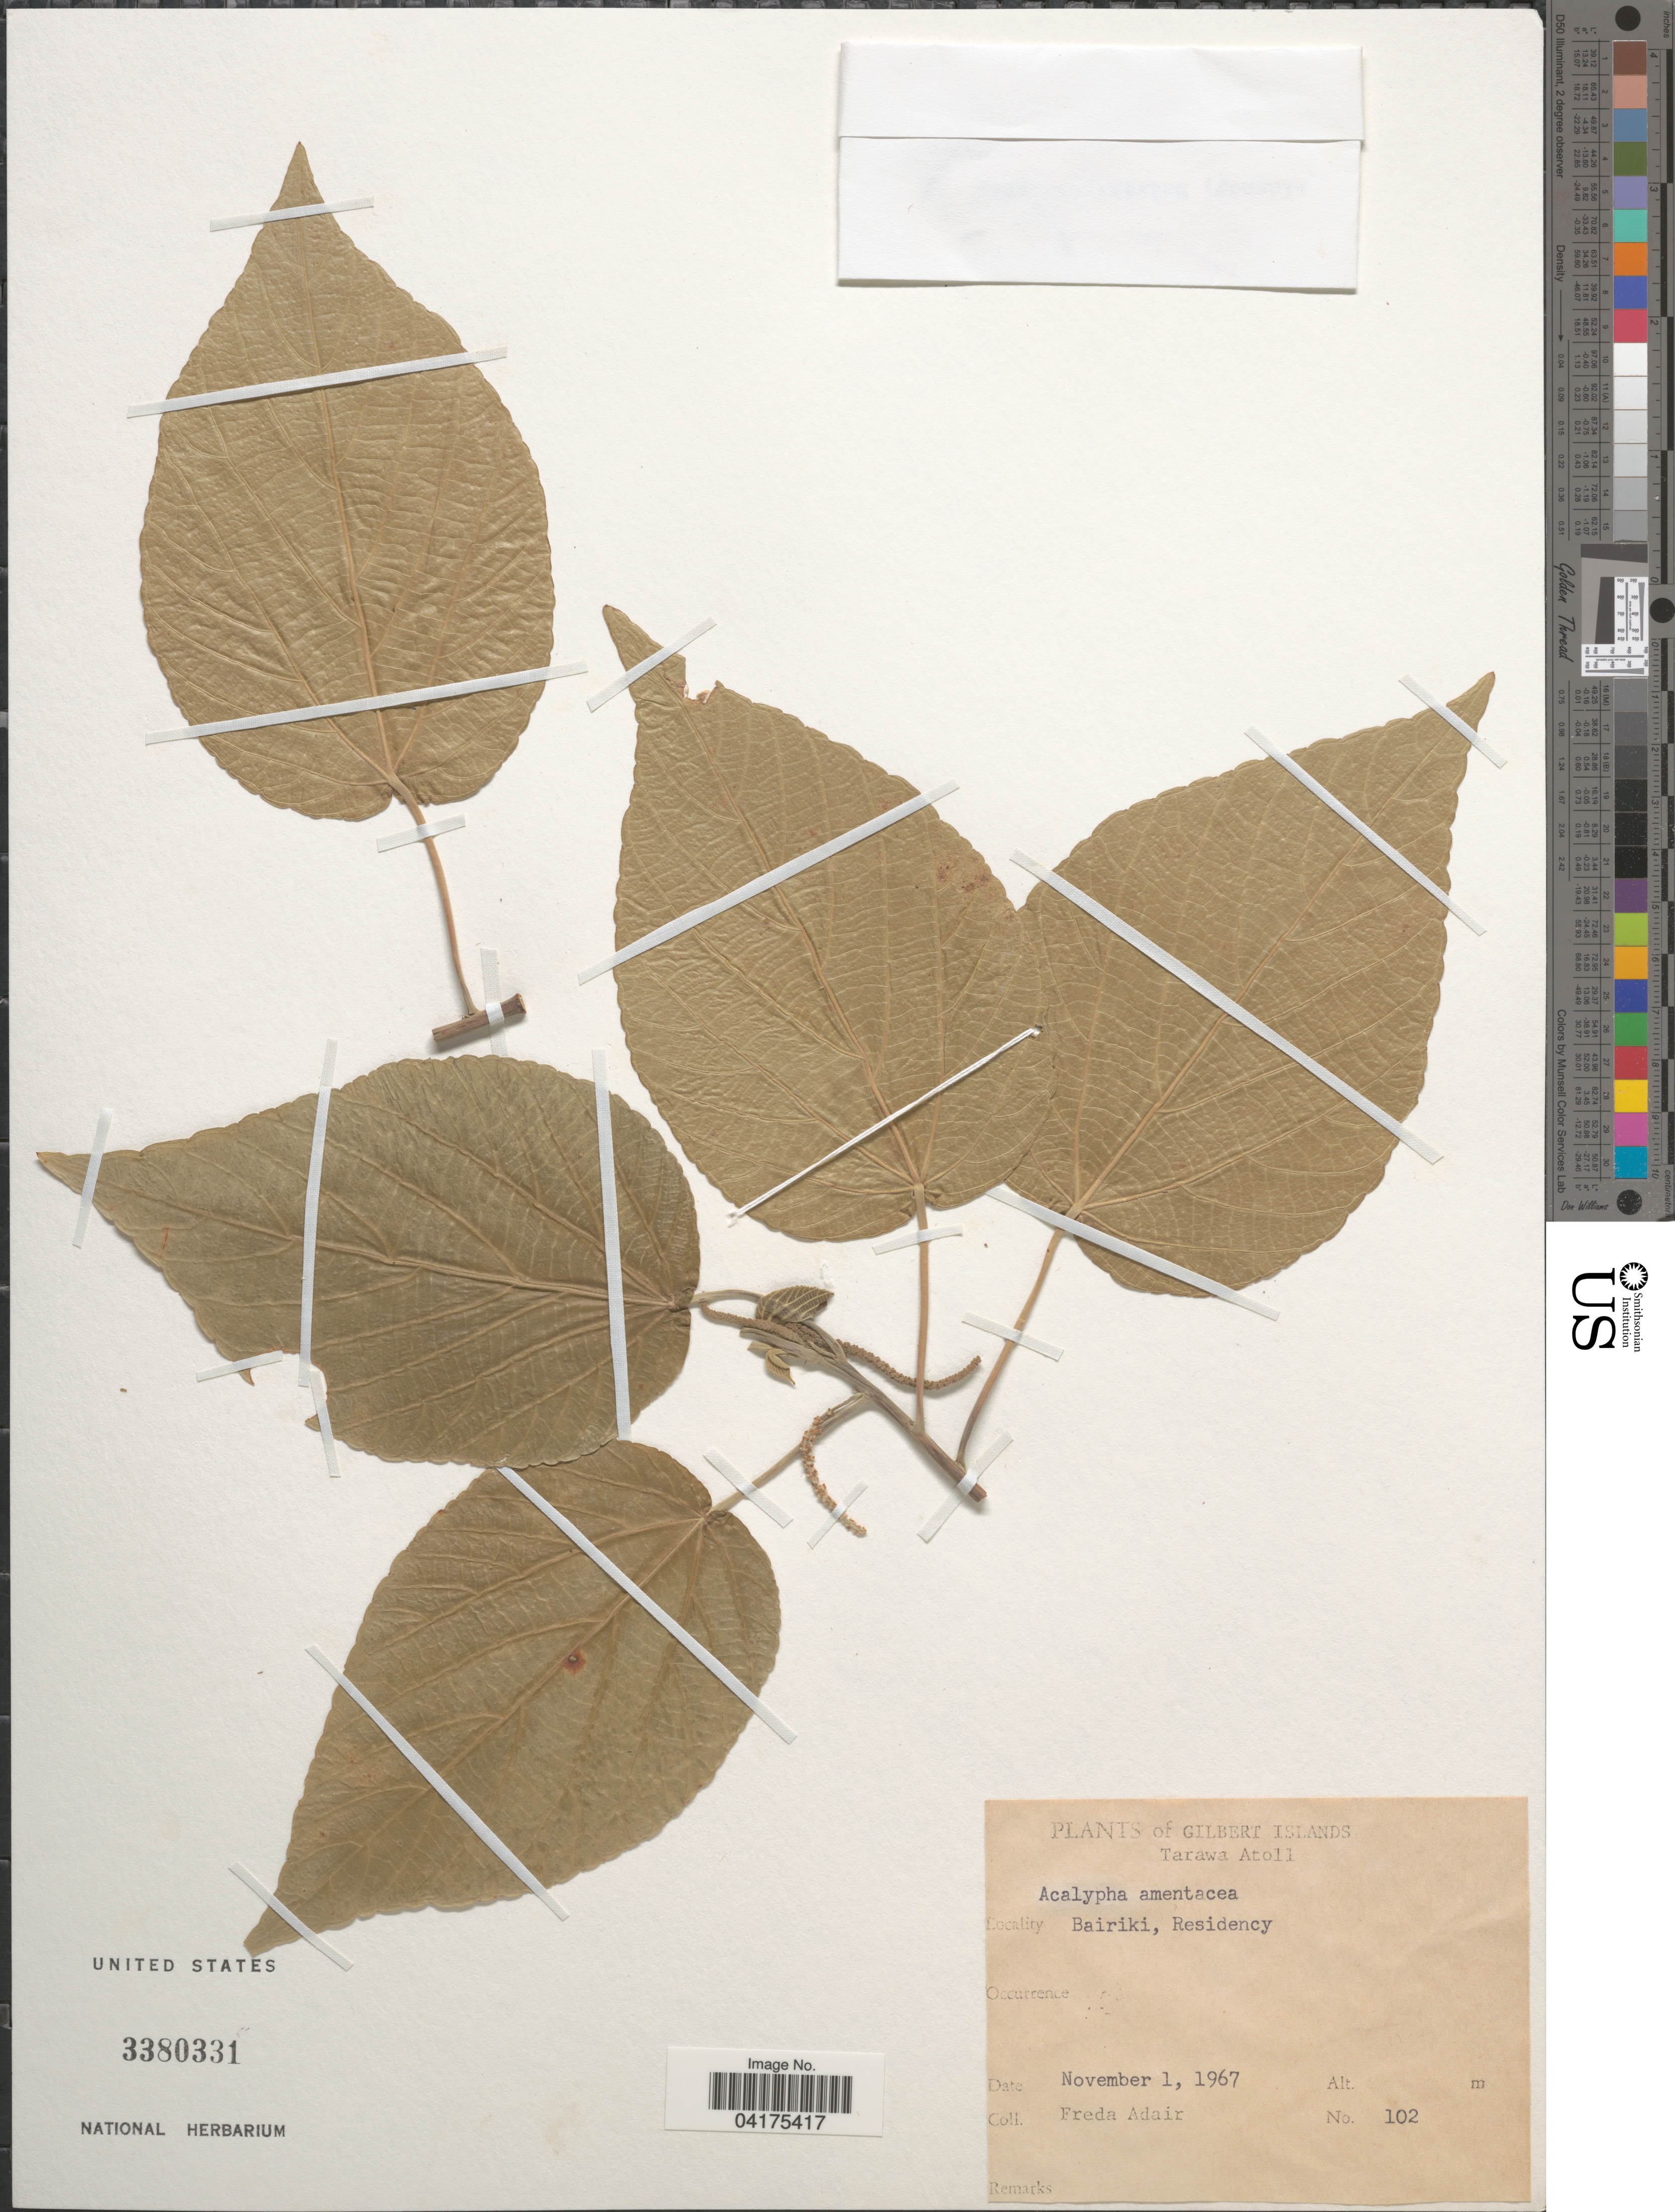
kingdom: Plantae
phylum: Tracheophyta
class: Magnoliopsida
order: Malpighiales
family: Euphorbiaceae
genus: Acalypha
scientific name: Acalypha amentacea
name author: Roxb.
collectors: F. Adair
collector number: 102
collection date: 1967-11-01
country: Kiribati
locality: Gilbert Islands. Tarawa Atoll. Bairiki, Residency.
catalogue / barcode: US 3380331